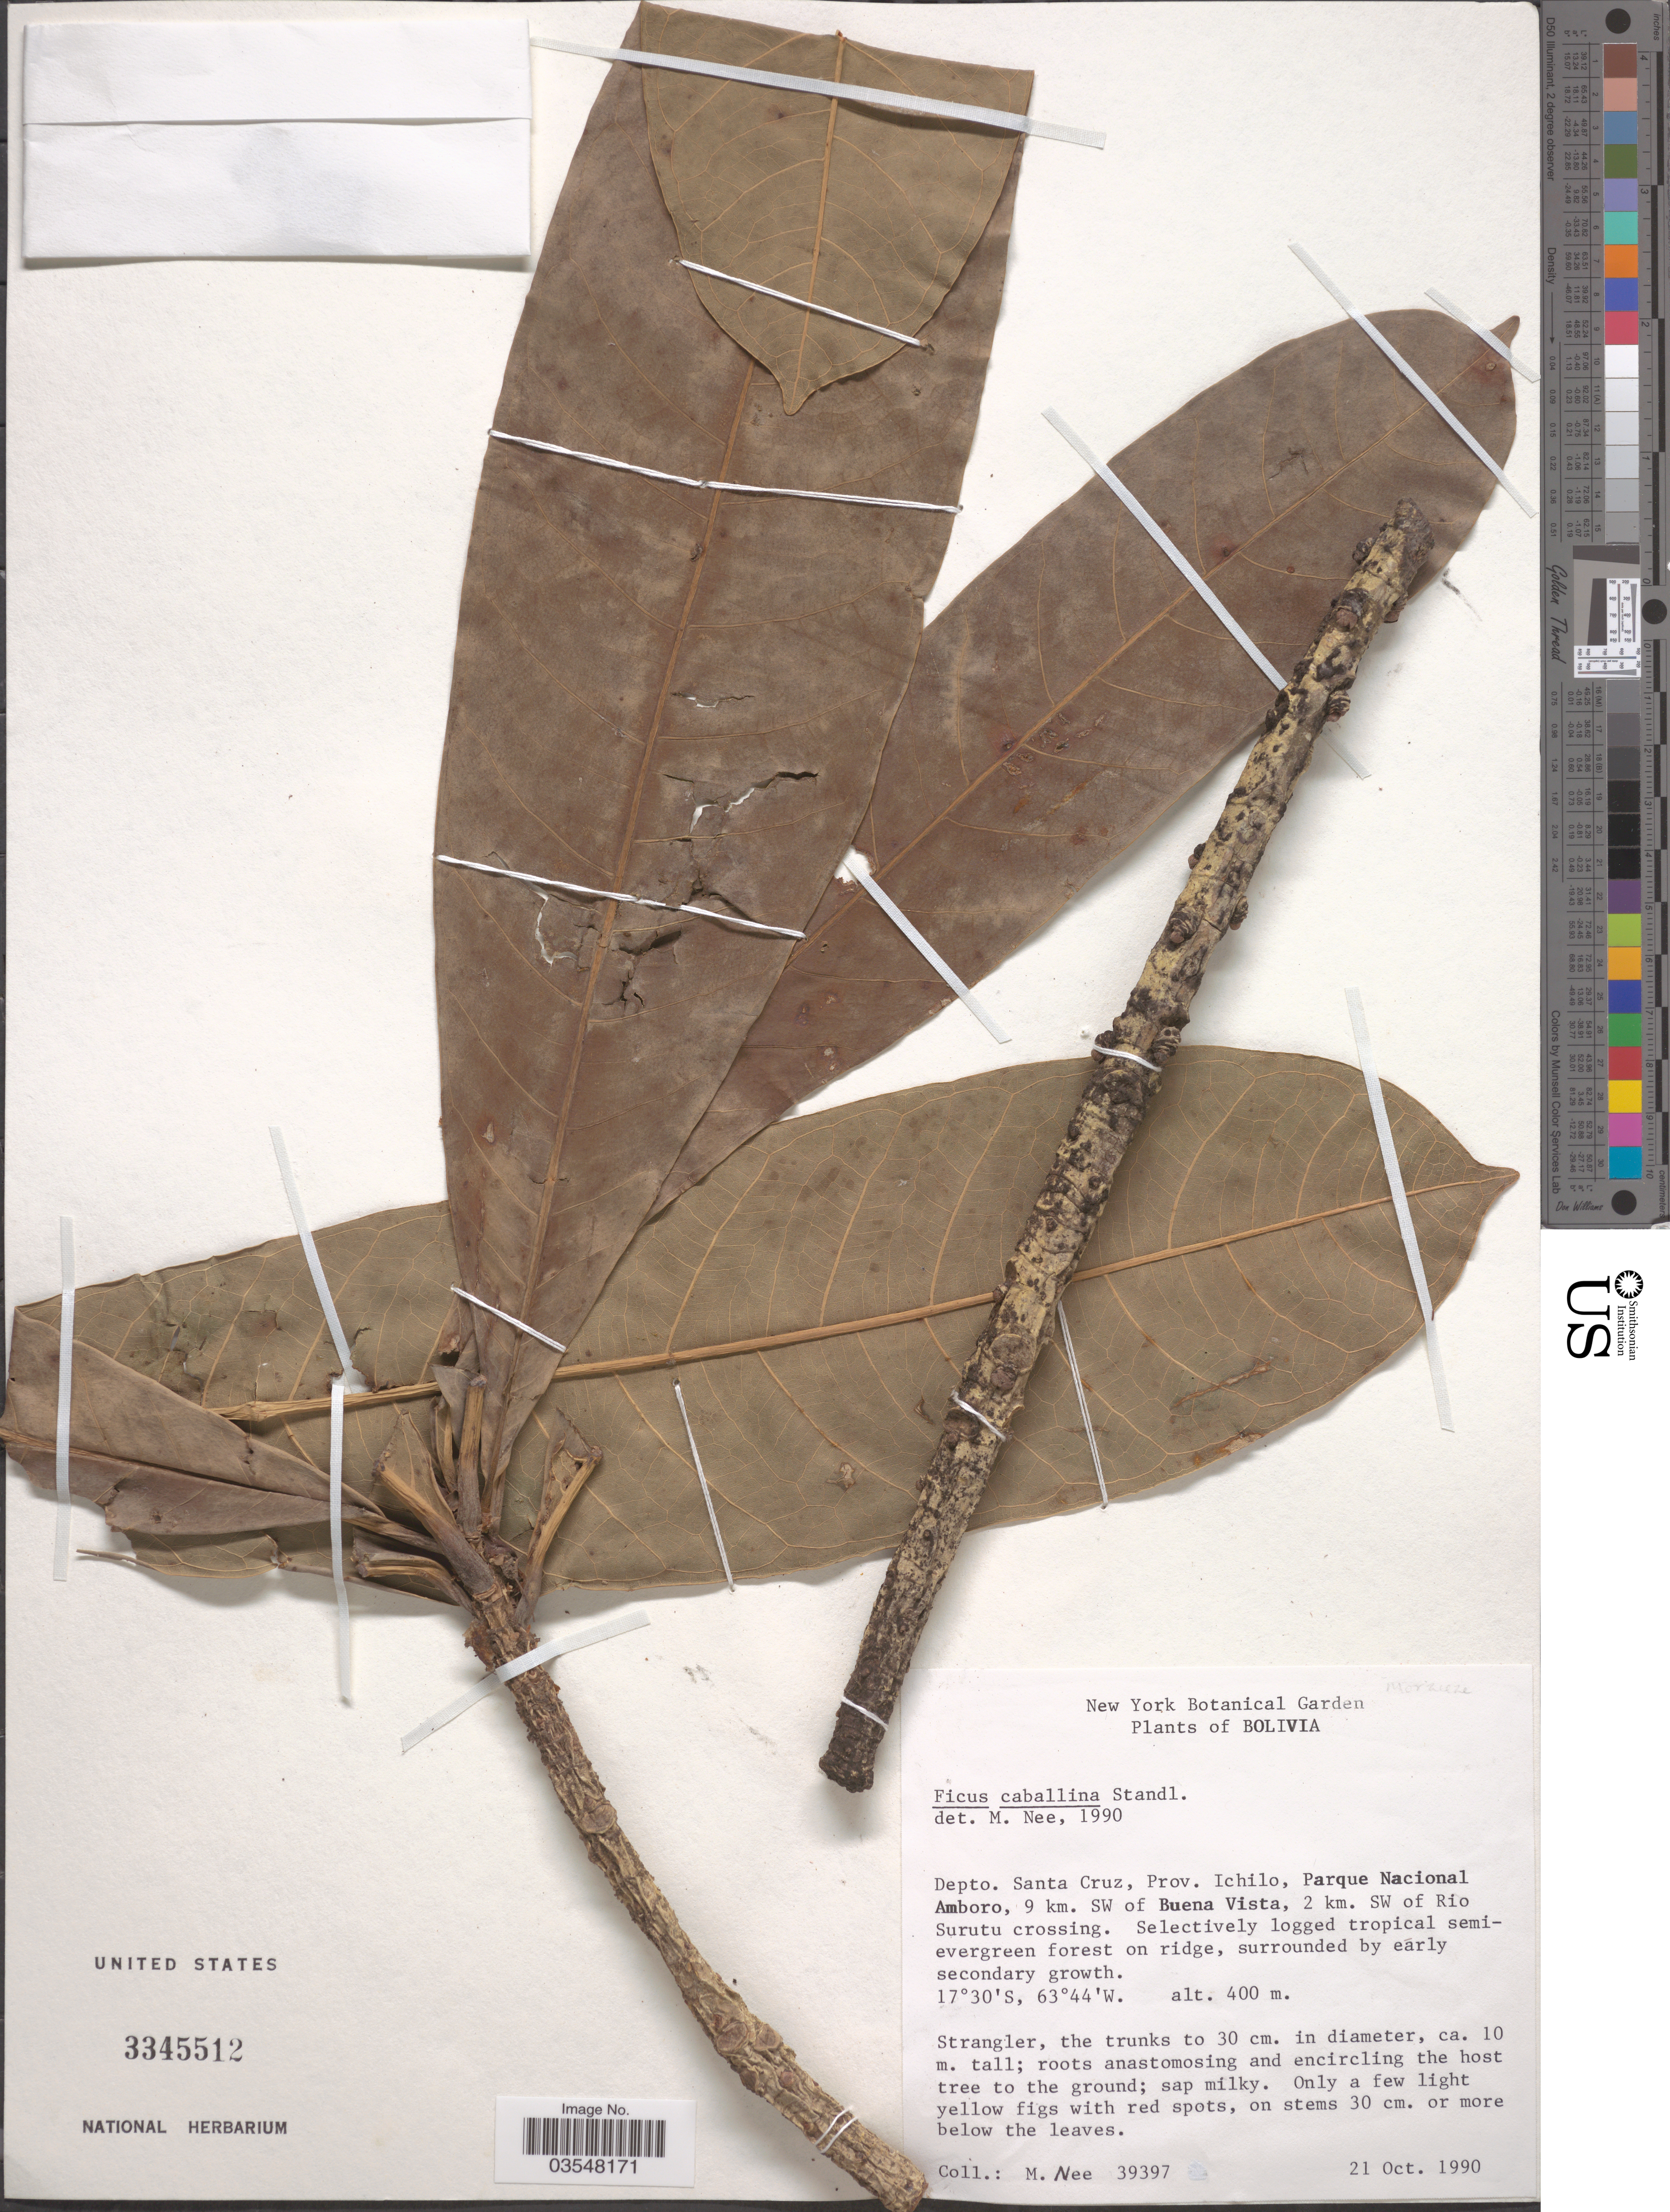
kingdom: Plantae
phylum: Tracheophyta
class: Magnoliopsida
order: Rosales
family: Moraceae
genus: Ficus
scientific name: Ficus caballina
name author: Standl.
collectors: M. Nee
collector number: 39397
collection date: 1990-10-21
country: Bolivia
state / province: Santa Cruz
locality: Depto. Santa Cruz, Prov. Ichilo, Parque Nacional Amboro, 9 km. SW of Buena Vista, 2 km. SW of Rio Surutu crossing.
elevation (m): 400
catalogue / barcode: US 3345512